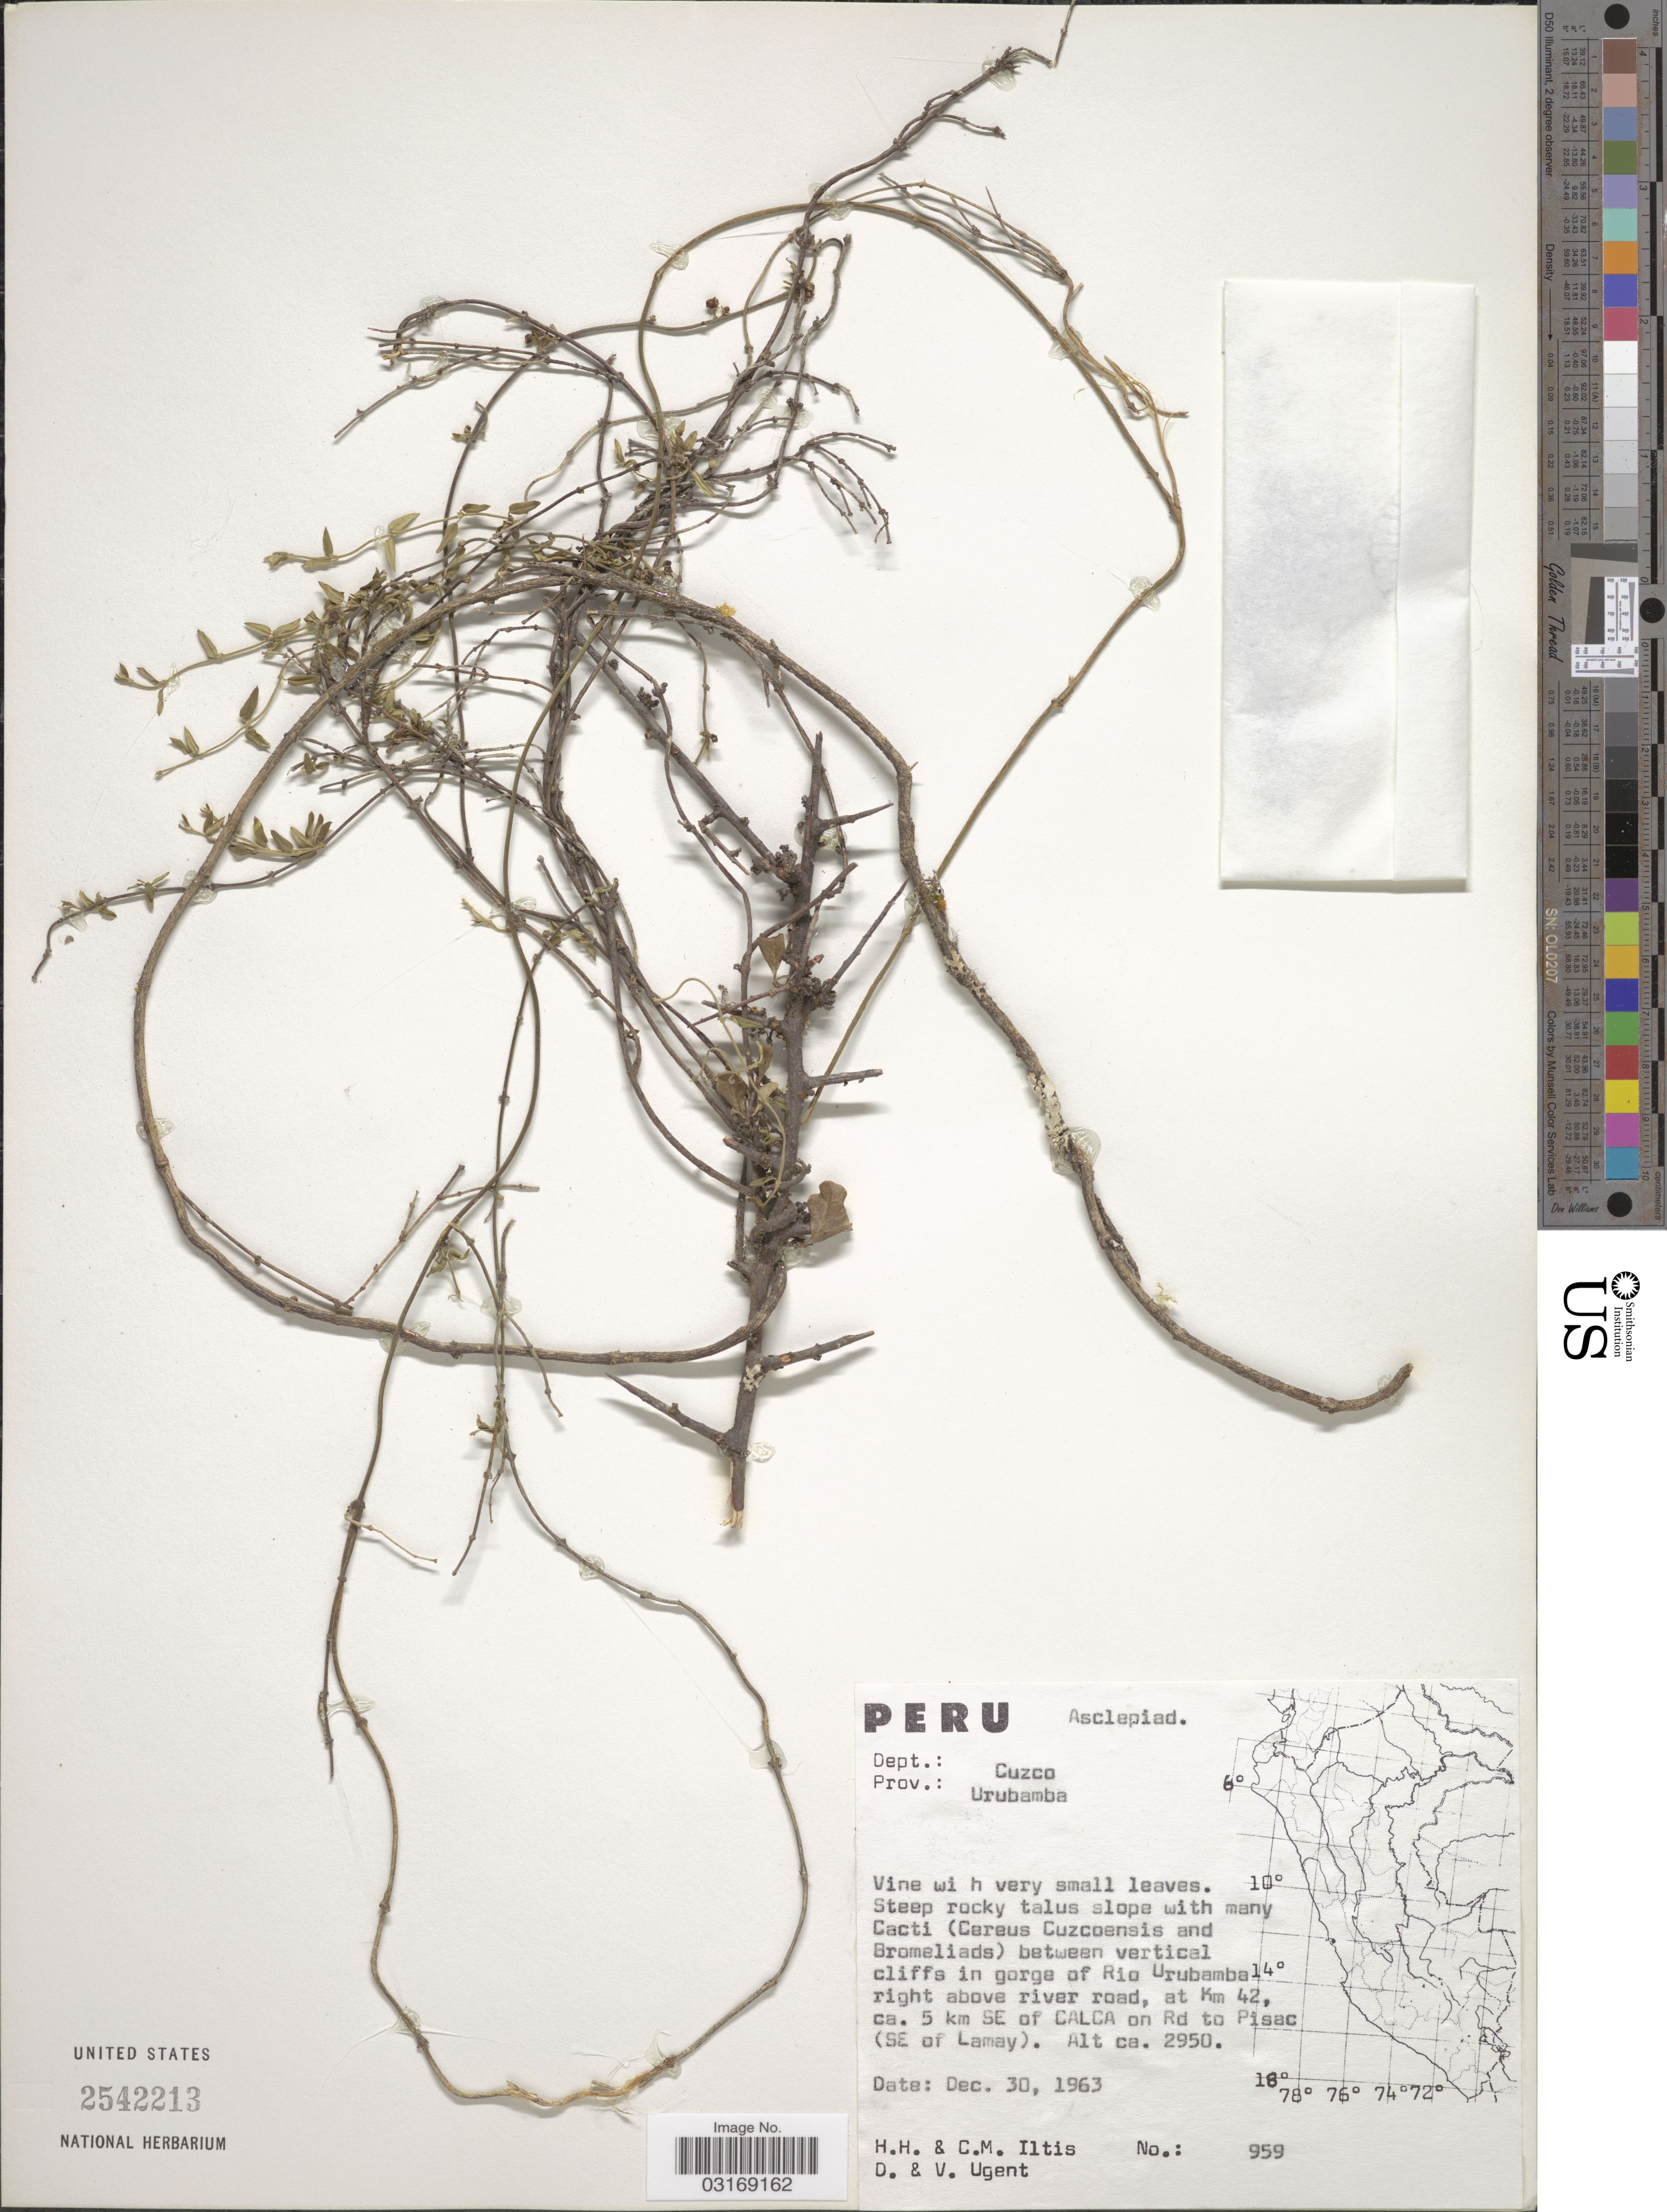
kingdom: Plantae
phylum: Tracheophyta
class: Magnoliopsida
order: Gentianales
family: Apocynaceae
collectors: H. H. Iltis, C. M Iltis, D. Ugent & V. Ugent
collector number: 959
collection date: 1963-12-30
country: Peru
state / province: Cusco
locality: Dept.: Cuzco. Prov.: Urubamba, between vertical cliffs in gorge of Rio Urubamba right above river road, at Km. 42, ca. 5 km SE of CALCA on Rd to Pisac (SE of Lamay).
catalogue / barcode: US 2542213